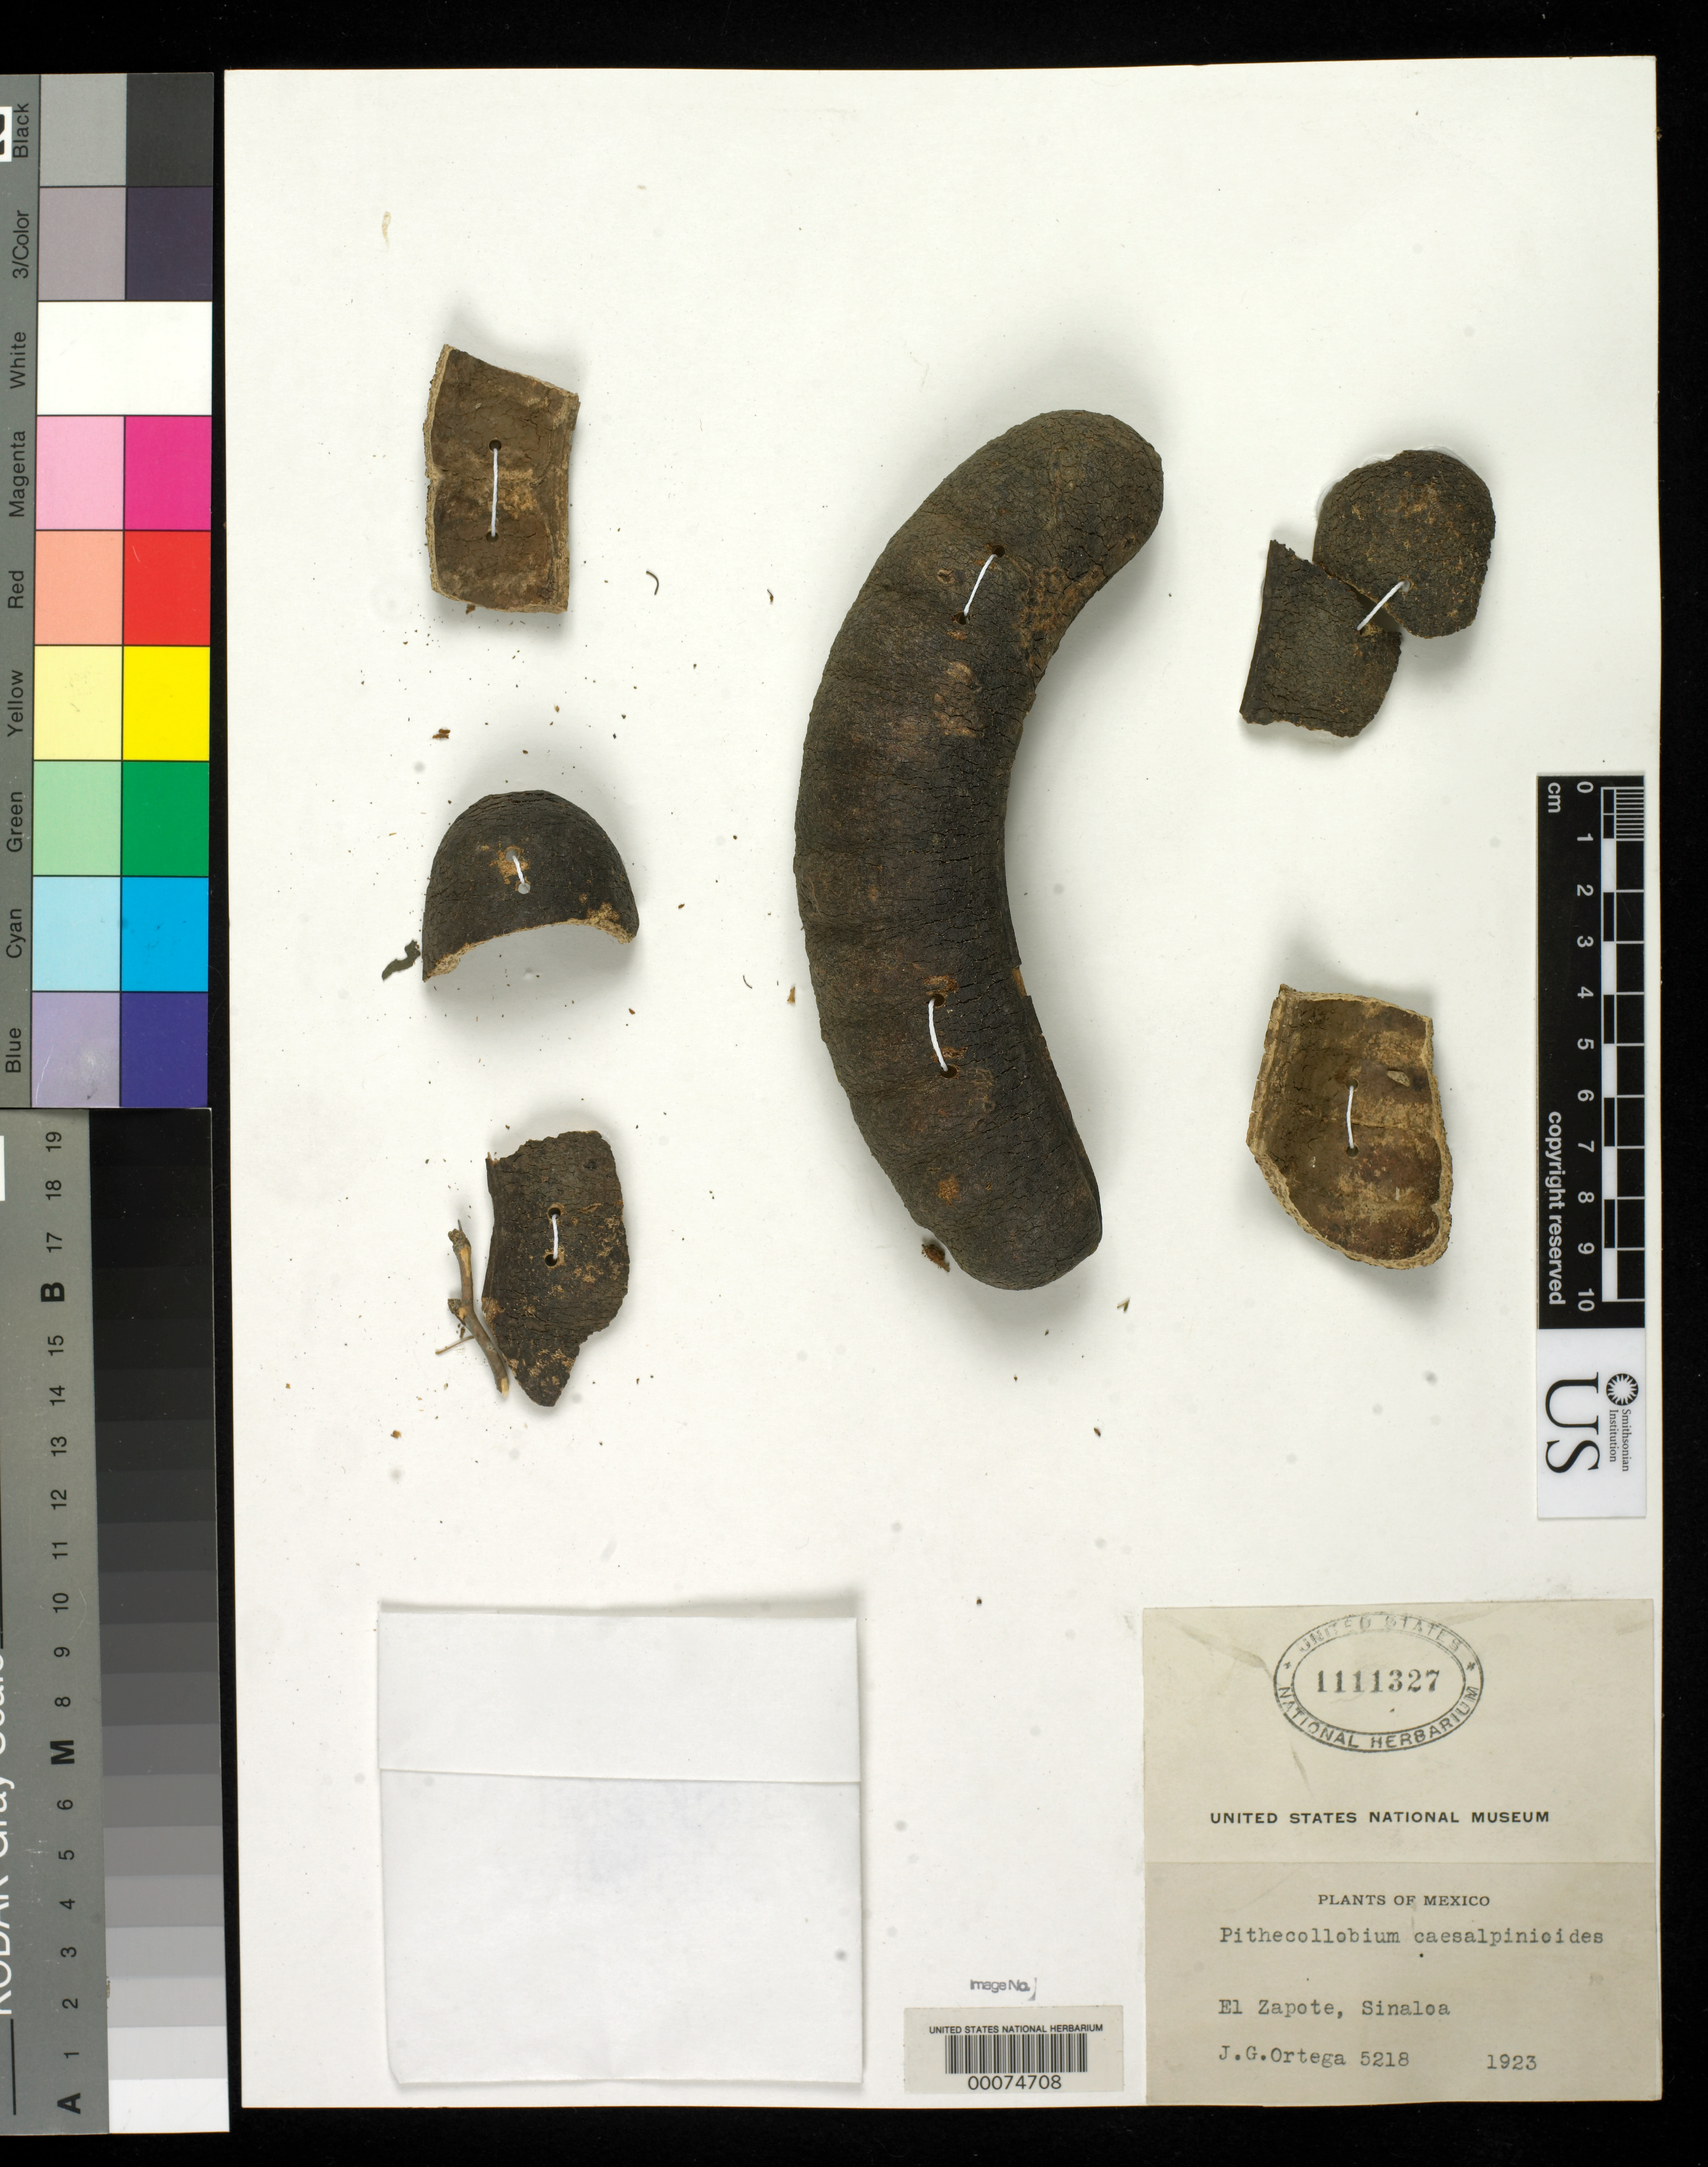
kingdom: Plantae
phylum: Tracheophyta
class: Magnoliopsida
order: Fabales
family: Fabaceae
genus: Pithecellobium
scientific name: Pithecellobium caesalpinioides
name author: Standl.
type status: Holotype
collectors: J. Ortega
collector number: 5218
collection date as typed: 1923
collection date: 1923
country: Mexico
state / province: Sinaloa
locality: El Zapote, Mazatlan.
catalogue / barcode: US 1111327